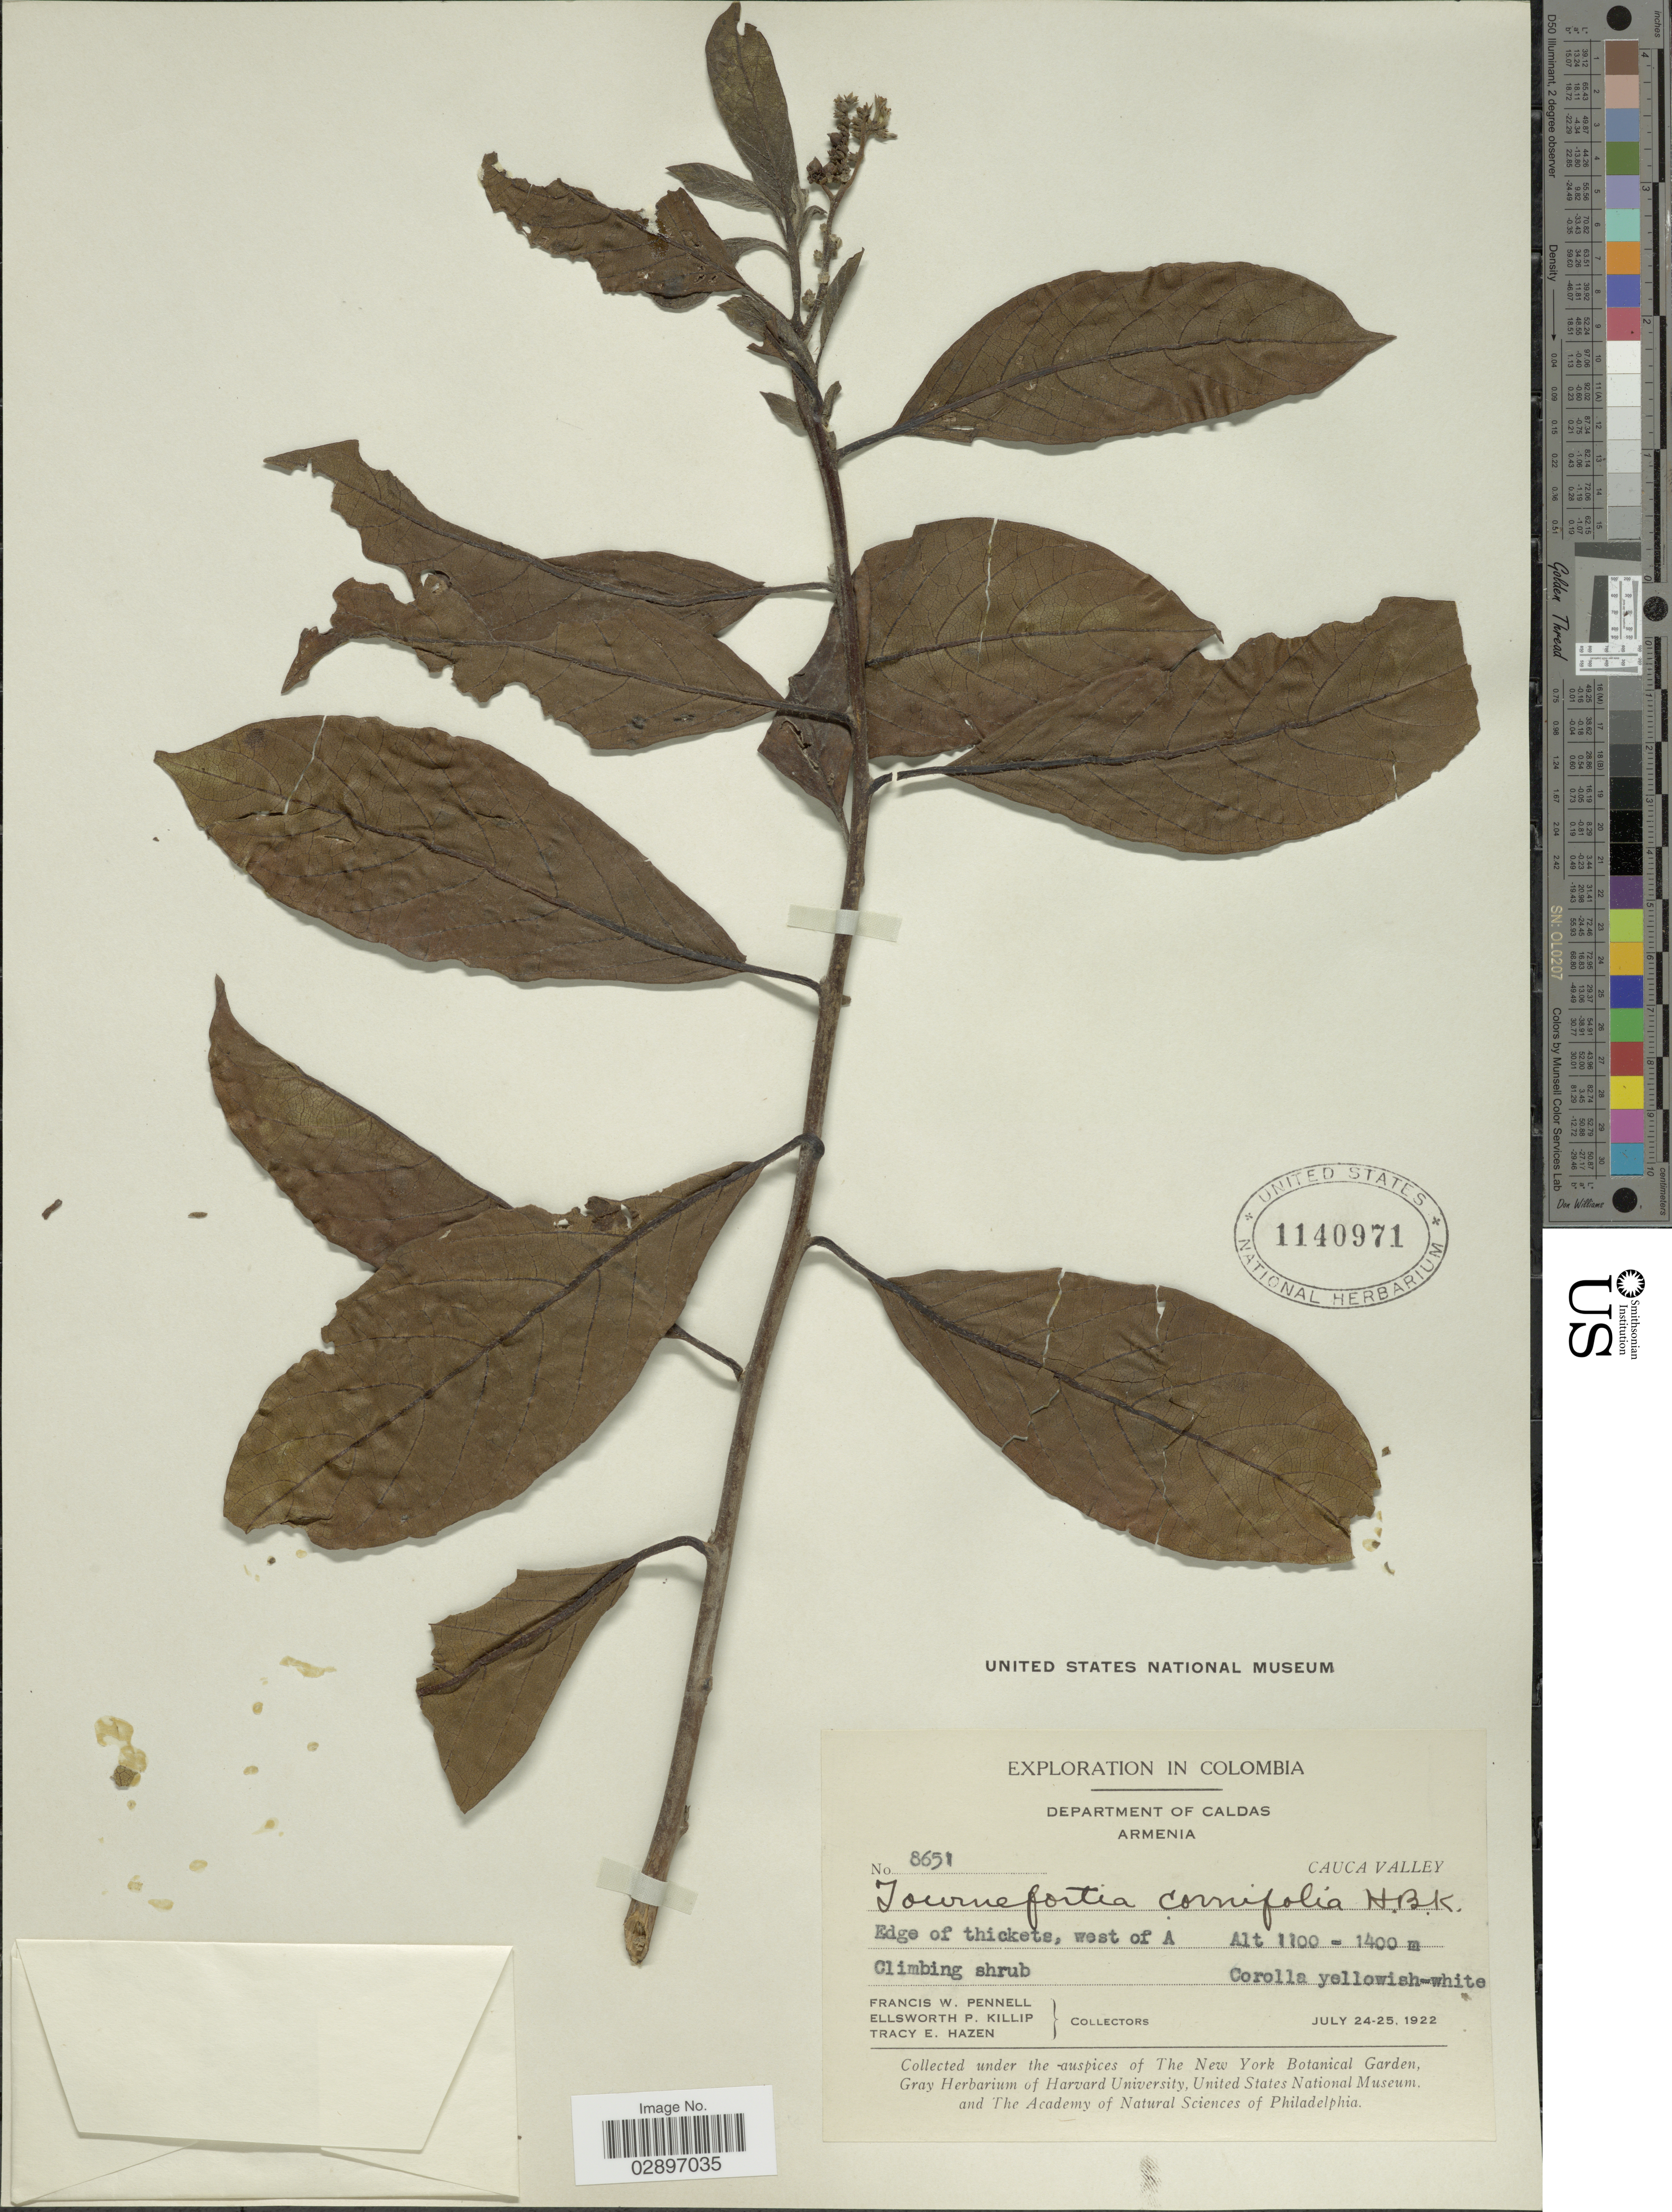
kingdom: Plantae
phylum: Tracheophyta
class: Magnoliopsida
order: Boraginales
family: Heliotropiaceae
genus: Tournefortia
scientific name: Tournefortia cornifolia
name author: Kunth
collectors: F. W. Pennell, E. P. Killip & T. E. Hazen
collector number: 8651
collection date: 1922-07-24/1922-07-25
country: Colombia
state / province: Caldas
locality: Department of Caldas. Armenia. Cauca Valley. Edge of thickets, west of A.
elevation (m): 1100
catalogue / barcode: US 1140971